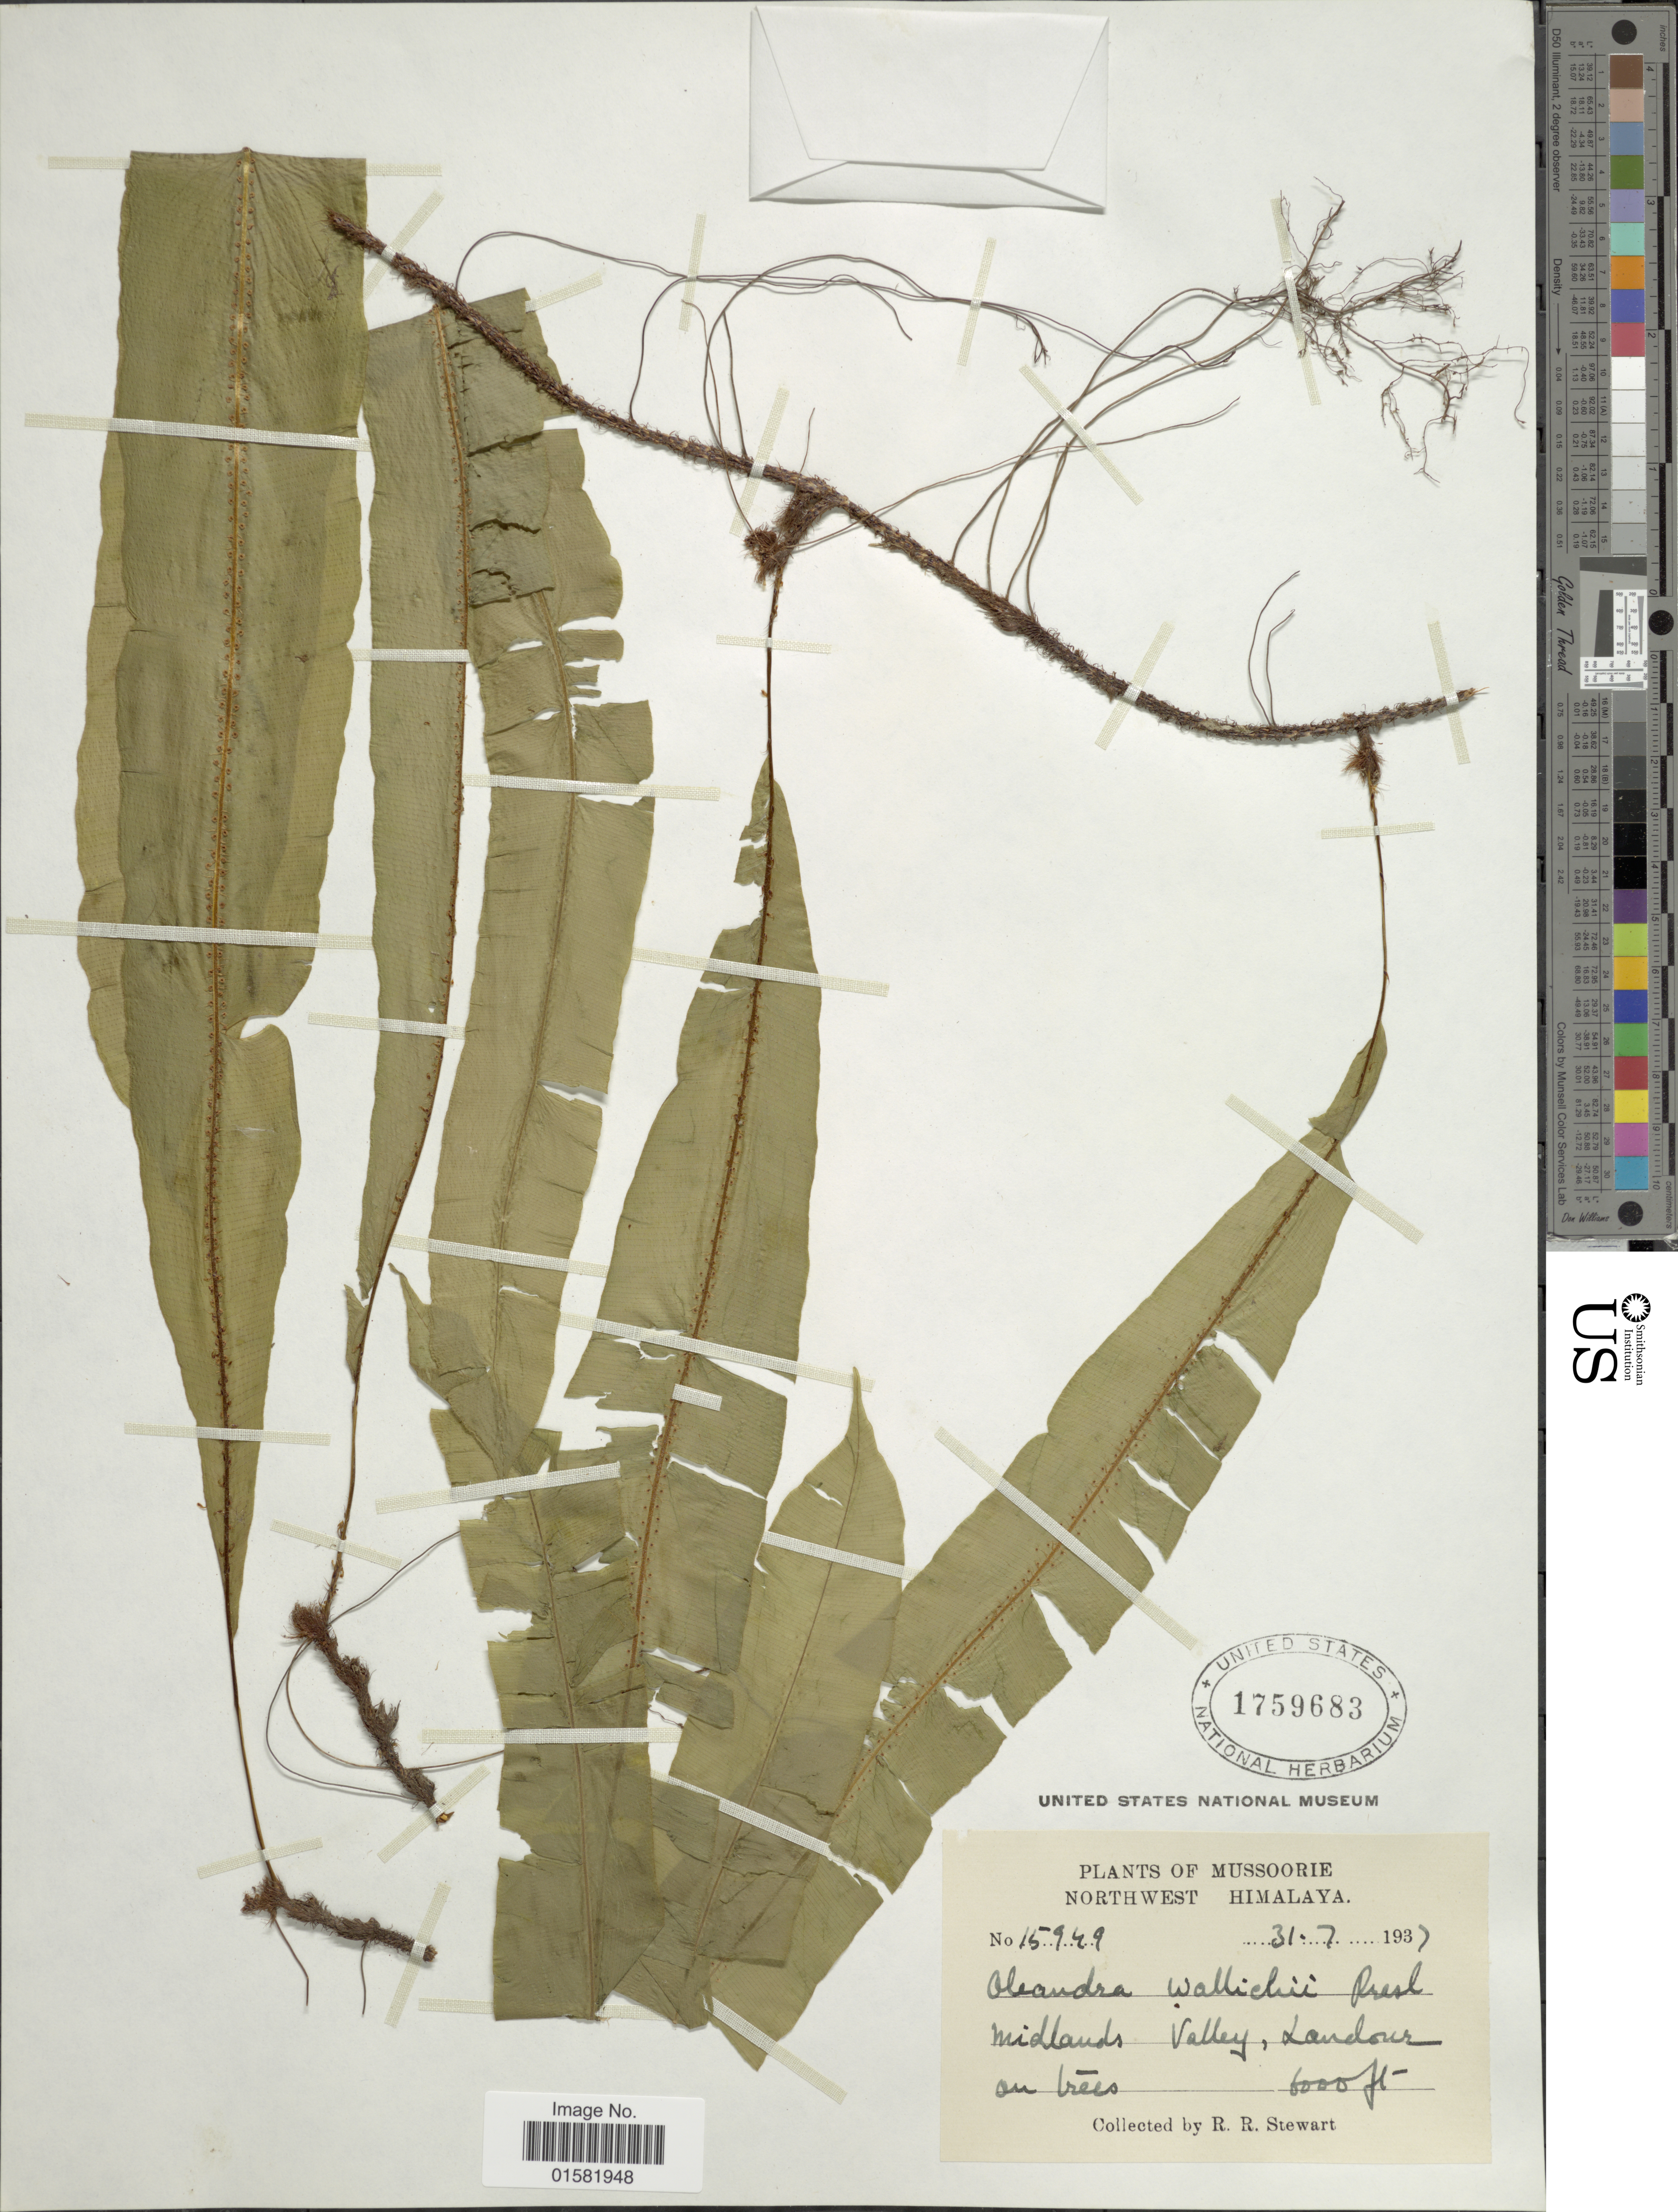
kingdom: Plantae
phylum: Tracheophyta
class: Polypodiopsida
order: Polypodiales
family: Oleandraceae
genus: Oleandra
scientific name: Oleandra wallichii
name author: (Hook.) C. Presl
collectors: R. R. Stewart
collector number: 15949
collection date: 1937-07-31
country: India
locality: Mussoorie, Northwest Himalaya, MIdlans Valley, Landour on trees.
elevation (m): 1829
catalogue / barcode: US 1759683